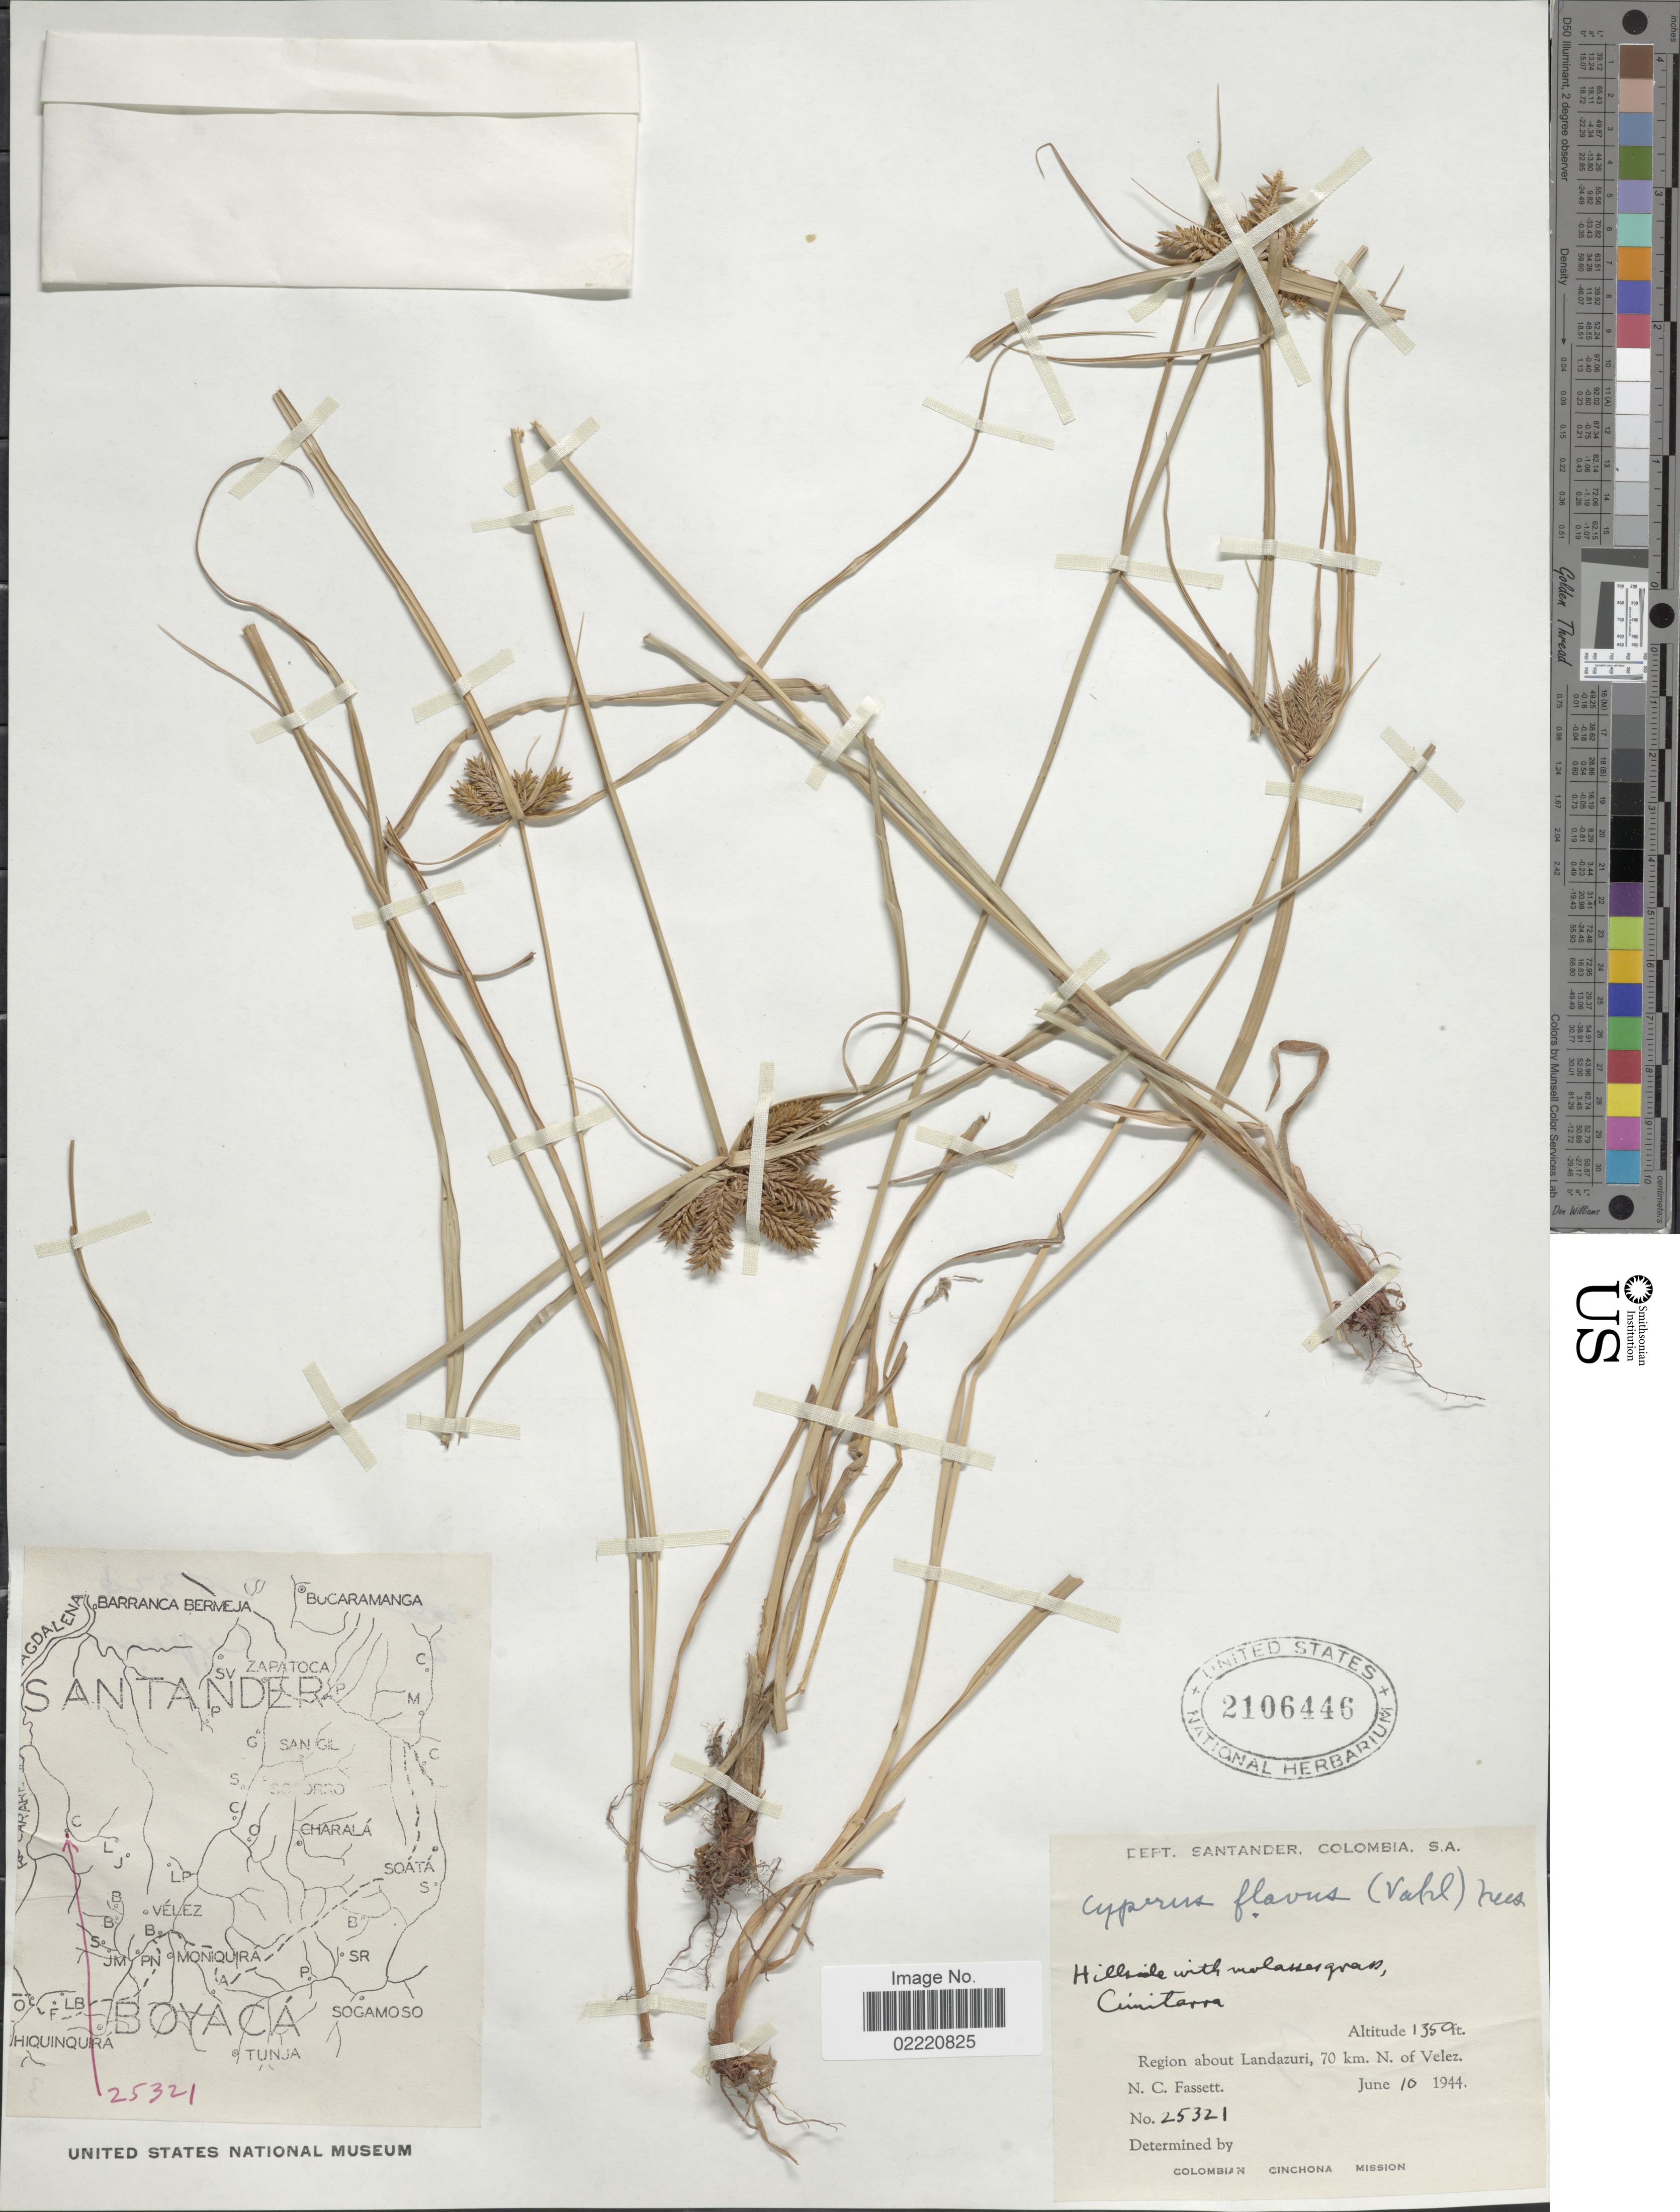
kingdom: Plantae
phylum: Tracheophyta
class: Liliopsida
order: Poales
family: Cyperaceae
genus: Cyperus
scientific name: Cyperus aggregatus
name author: (Willd.) Endl.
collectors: N. C. Fassett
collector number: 25321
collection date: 1944-06-10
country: Colombia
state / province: Santander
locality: Dept. Santander, Region about Landazui, 70 km. N. of Velez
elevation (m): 411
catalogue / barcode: US 2106446